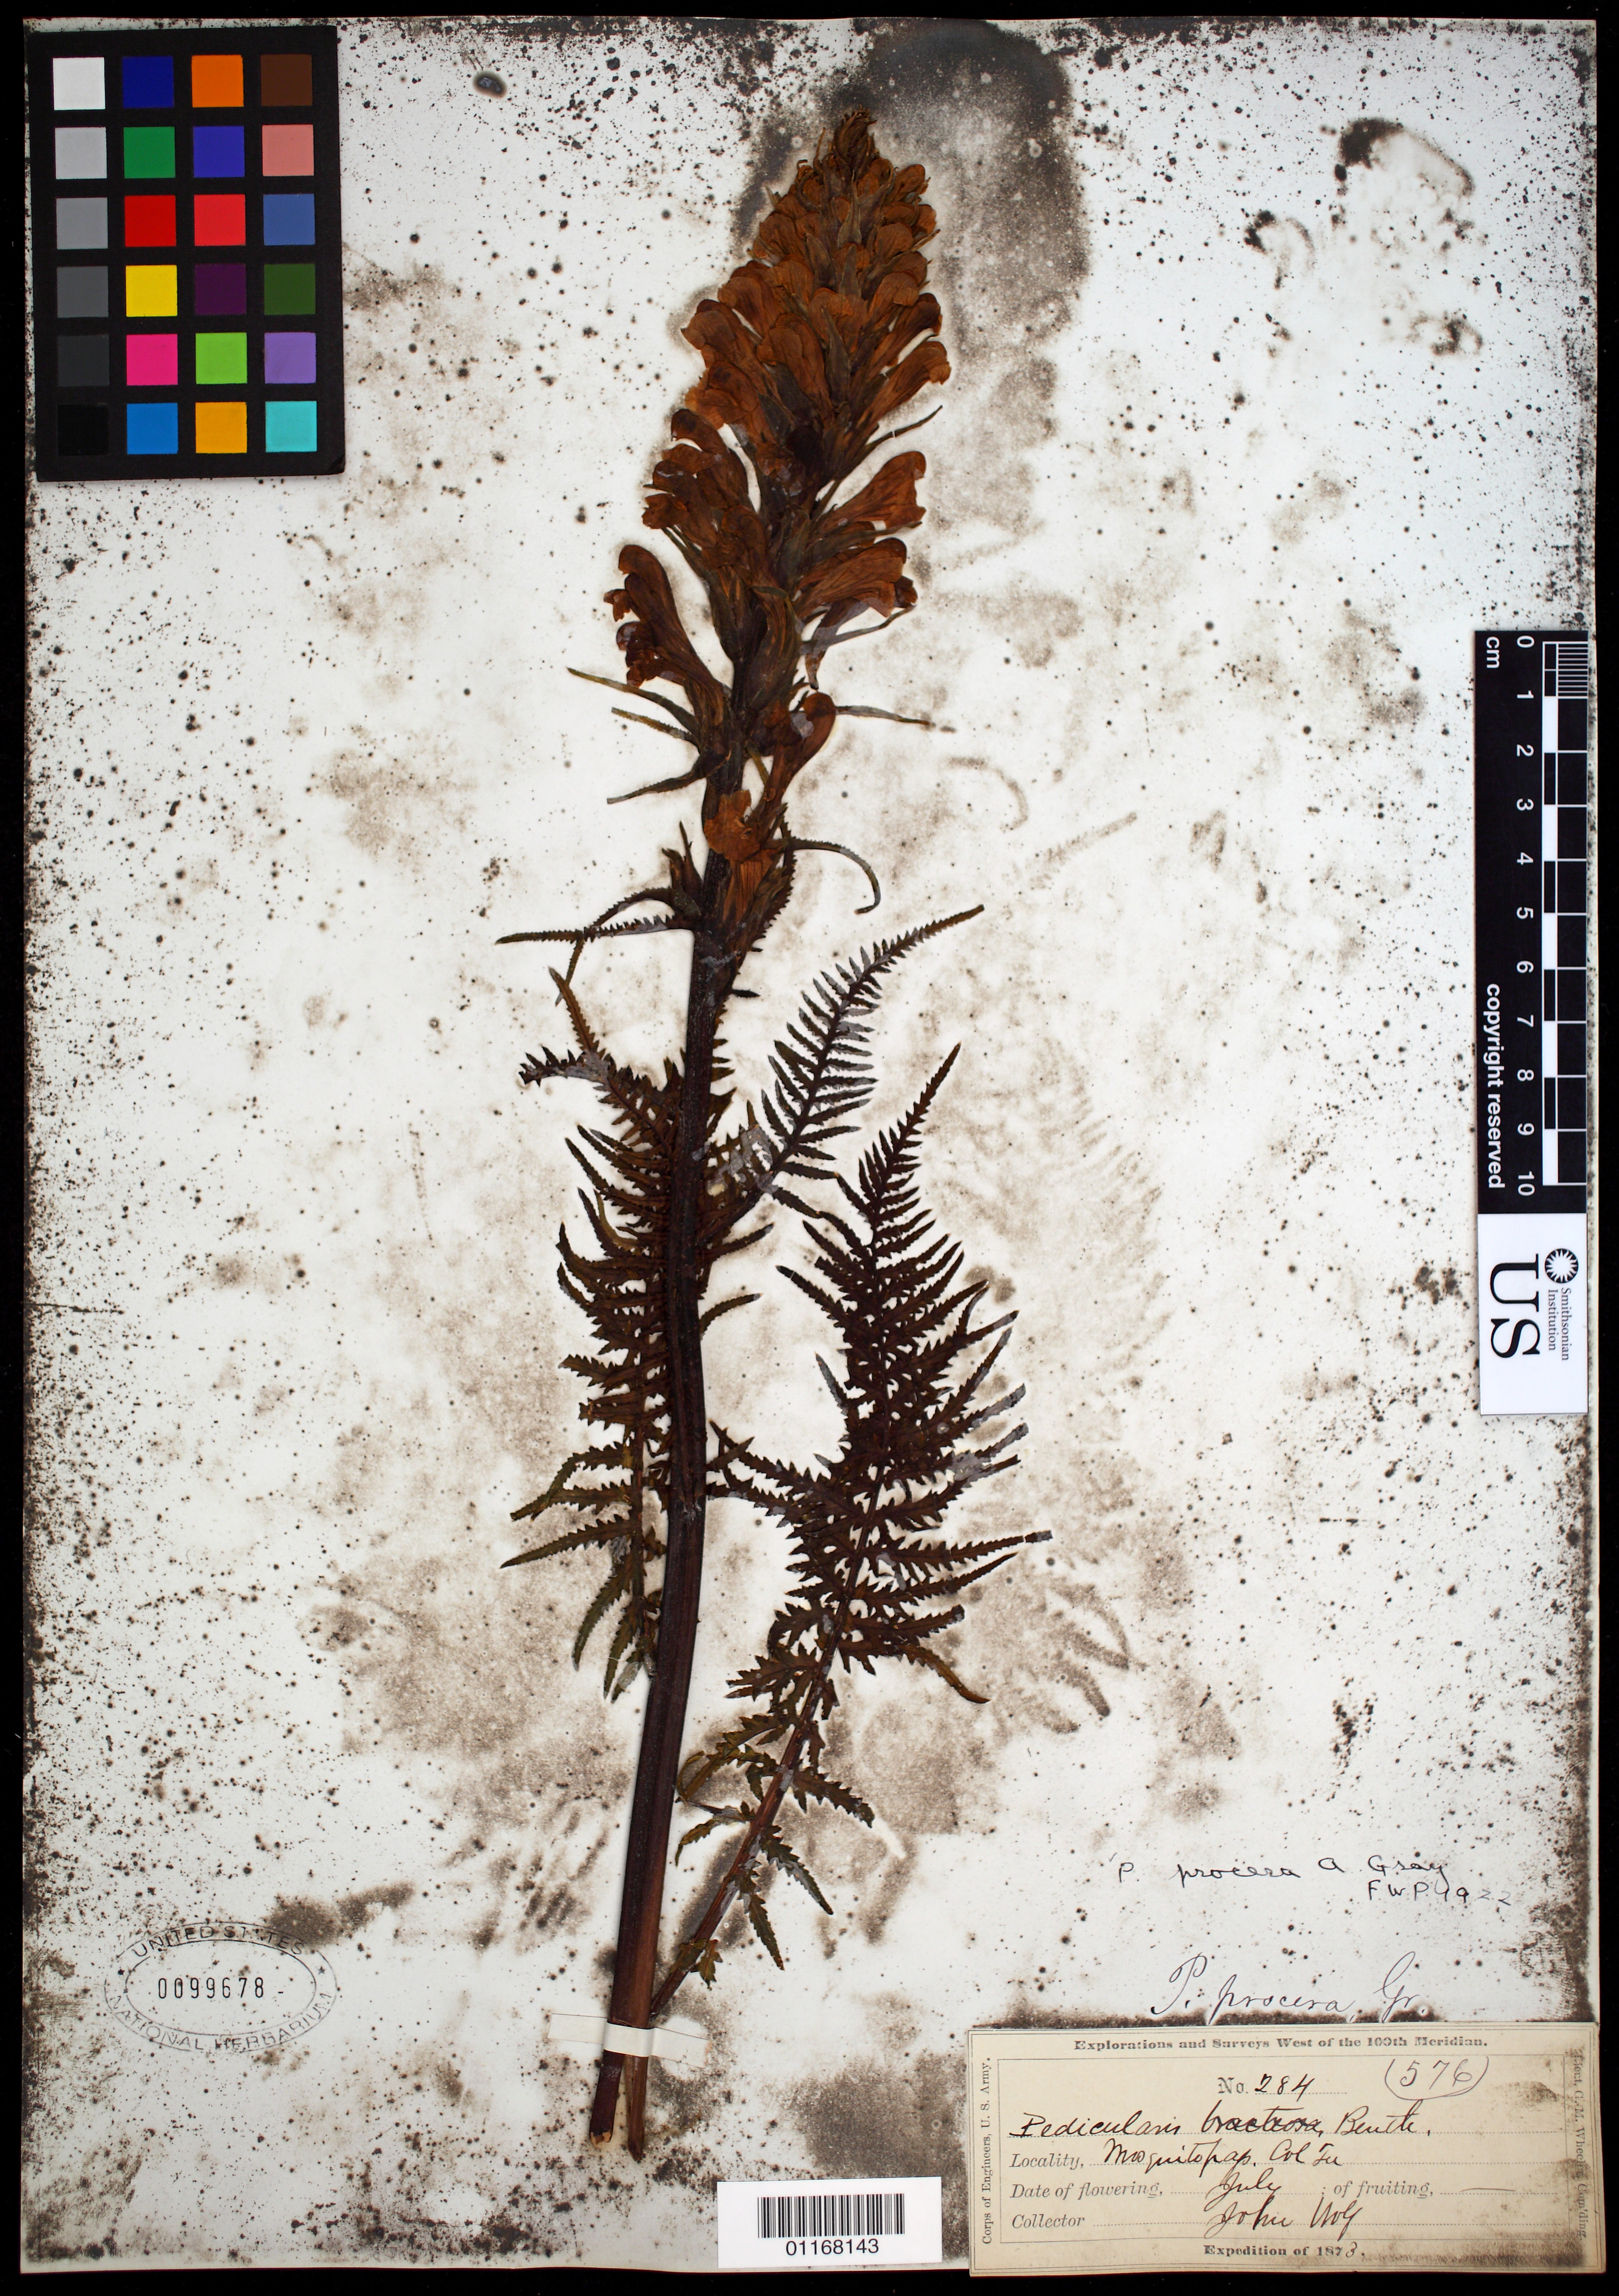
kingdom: Plantae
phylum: Tracheophyta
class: Magnoliopsida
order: Lamiales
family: Orobanchaceae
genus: Pedicularis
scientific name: Pedicularis procera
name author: A. Gray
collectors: J. Wolf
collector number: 284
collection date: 1873-07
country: United States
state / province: Colorado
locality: Misquito pap.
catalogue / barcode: US 99678